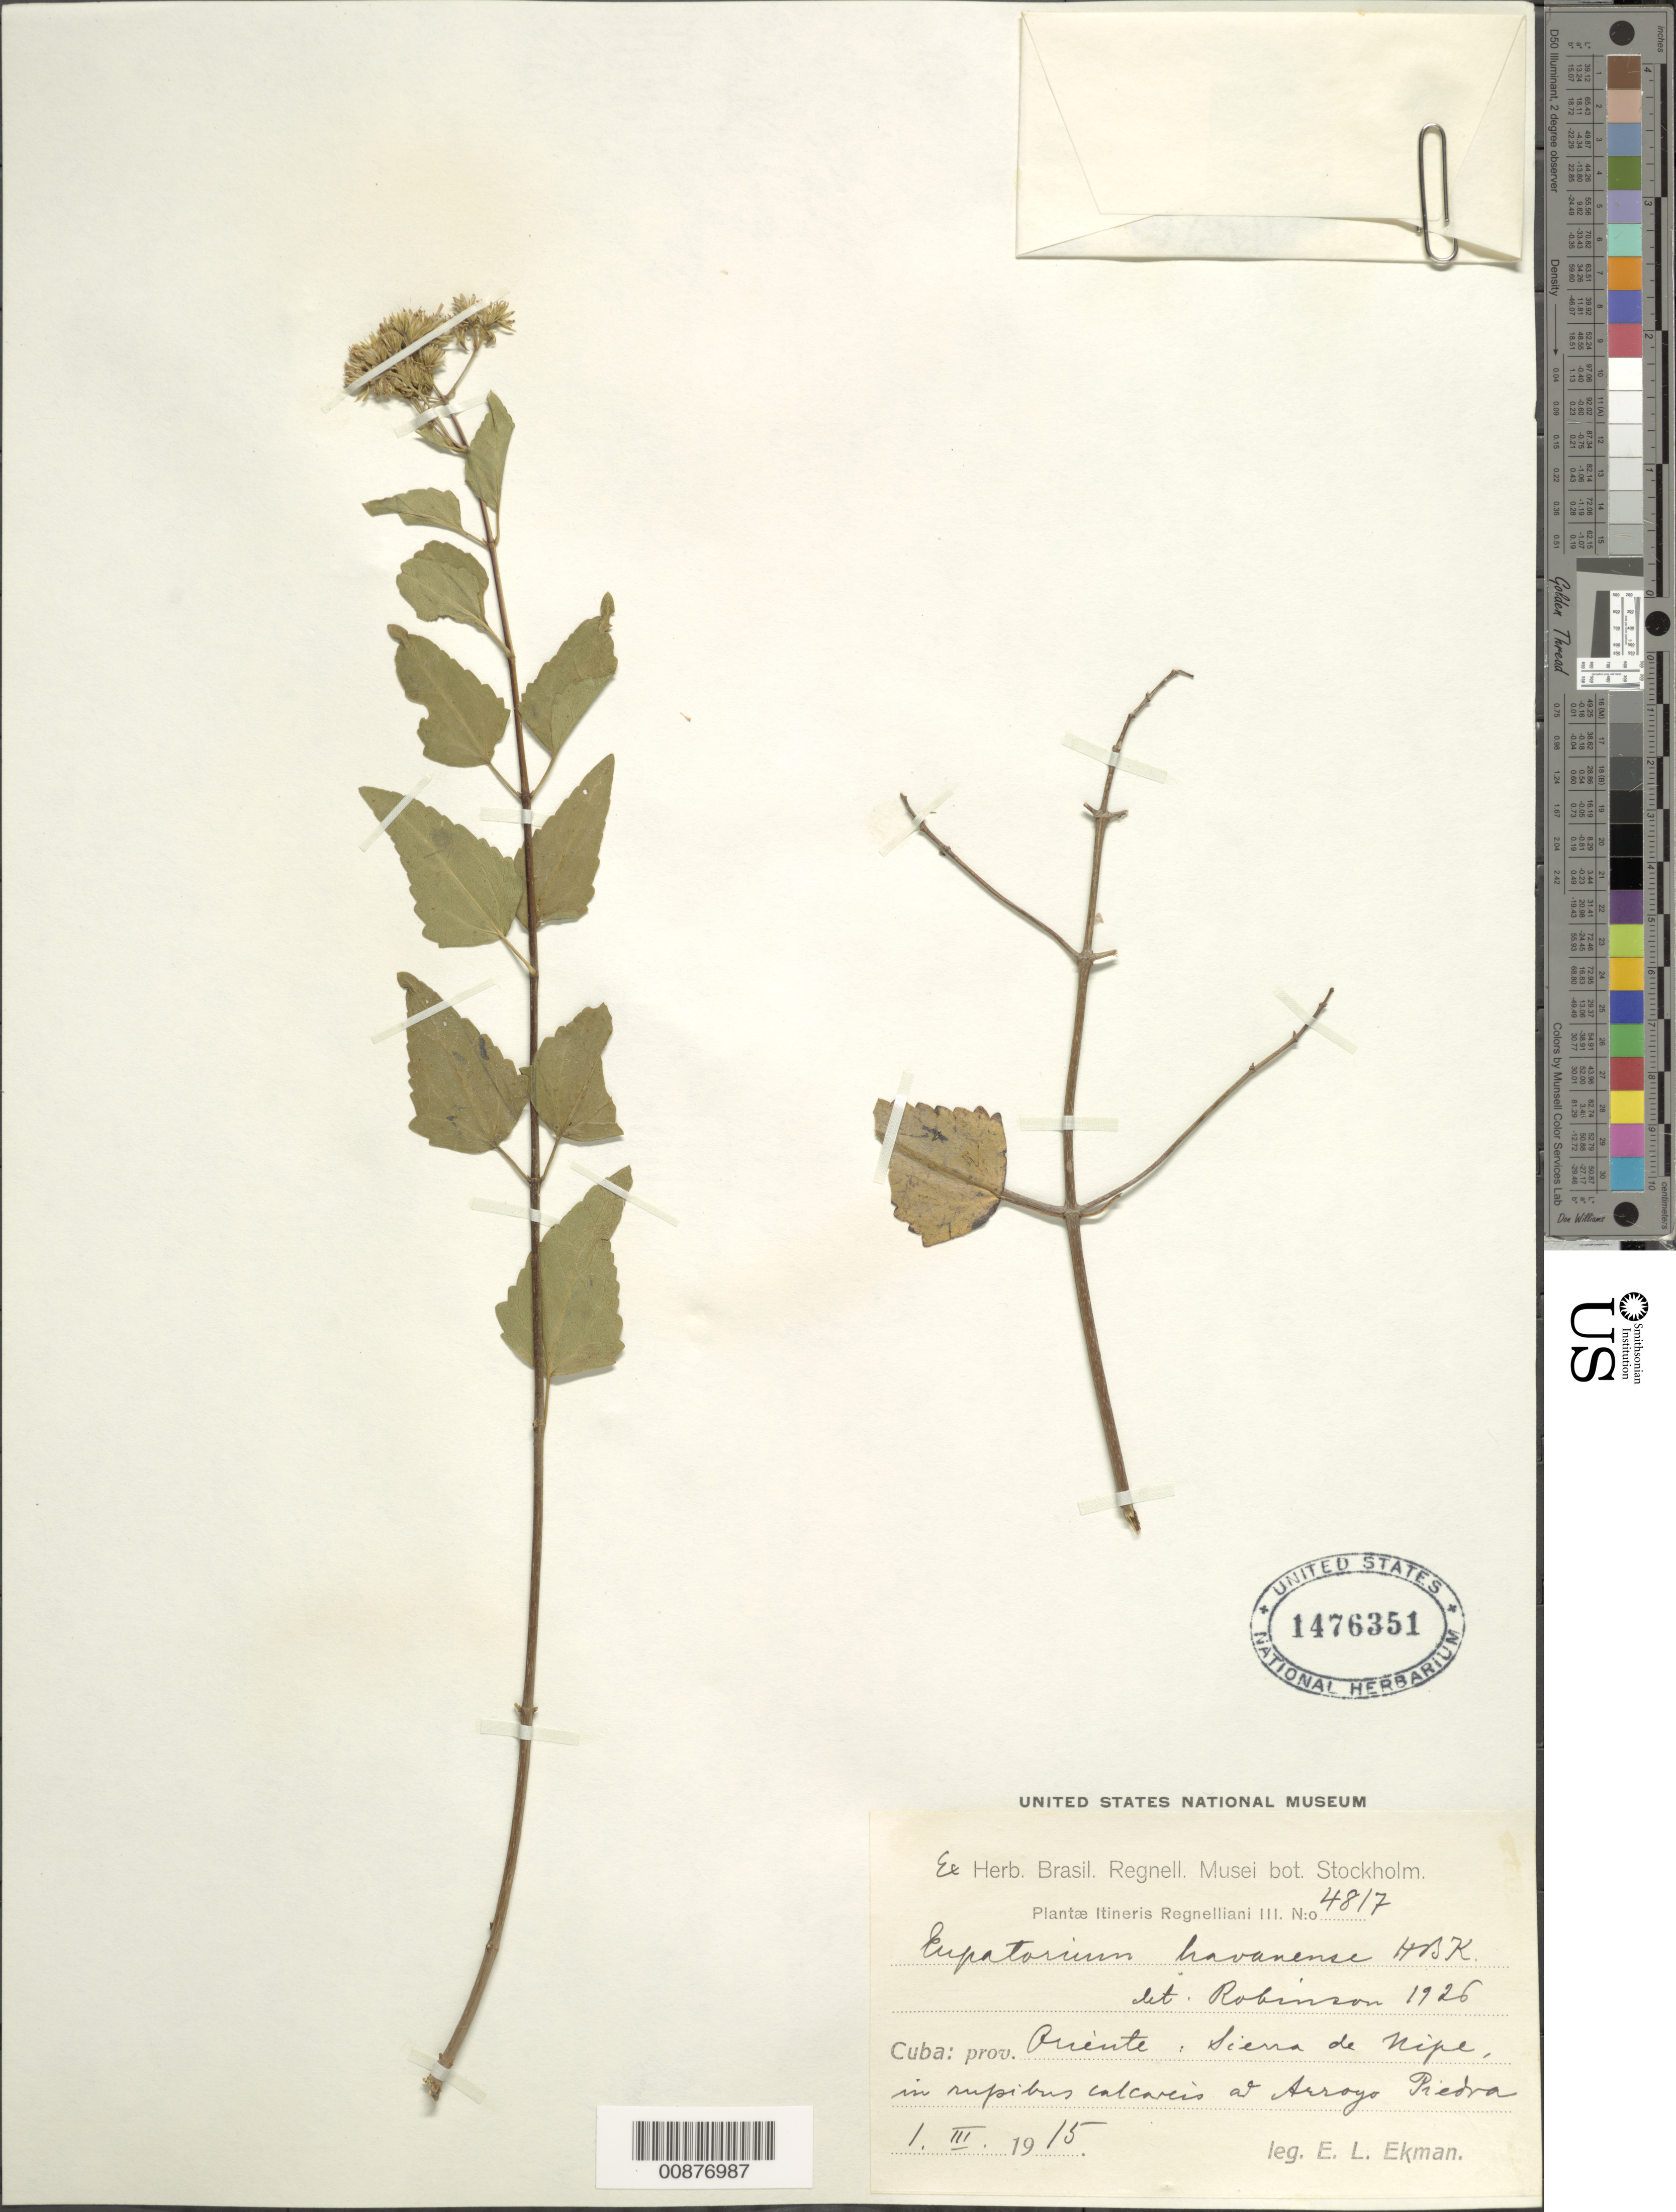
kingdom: Plantae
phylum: Tracheophyta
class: Magnoliopsida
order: Asterales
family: Asteraceae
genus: Ageratina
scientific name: Ageratina havanensis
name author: (Kunth) R.M. King & H. Rob.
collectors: E. L. Ekman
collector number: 4817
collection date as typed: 01 Mar 1915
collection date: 1915-03-01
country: Cuba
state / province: Oriente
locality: Sierra de Nipe, at Arroyo Piedra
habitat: In rupibus calcareis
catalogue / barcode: US 1476351